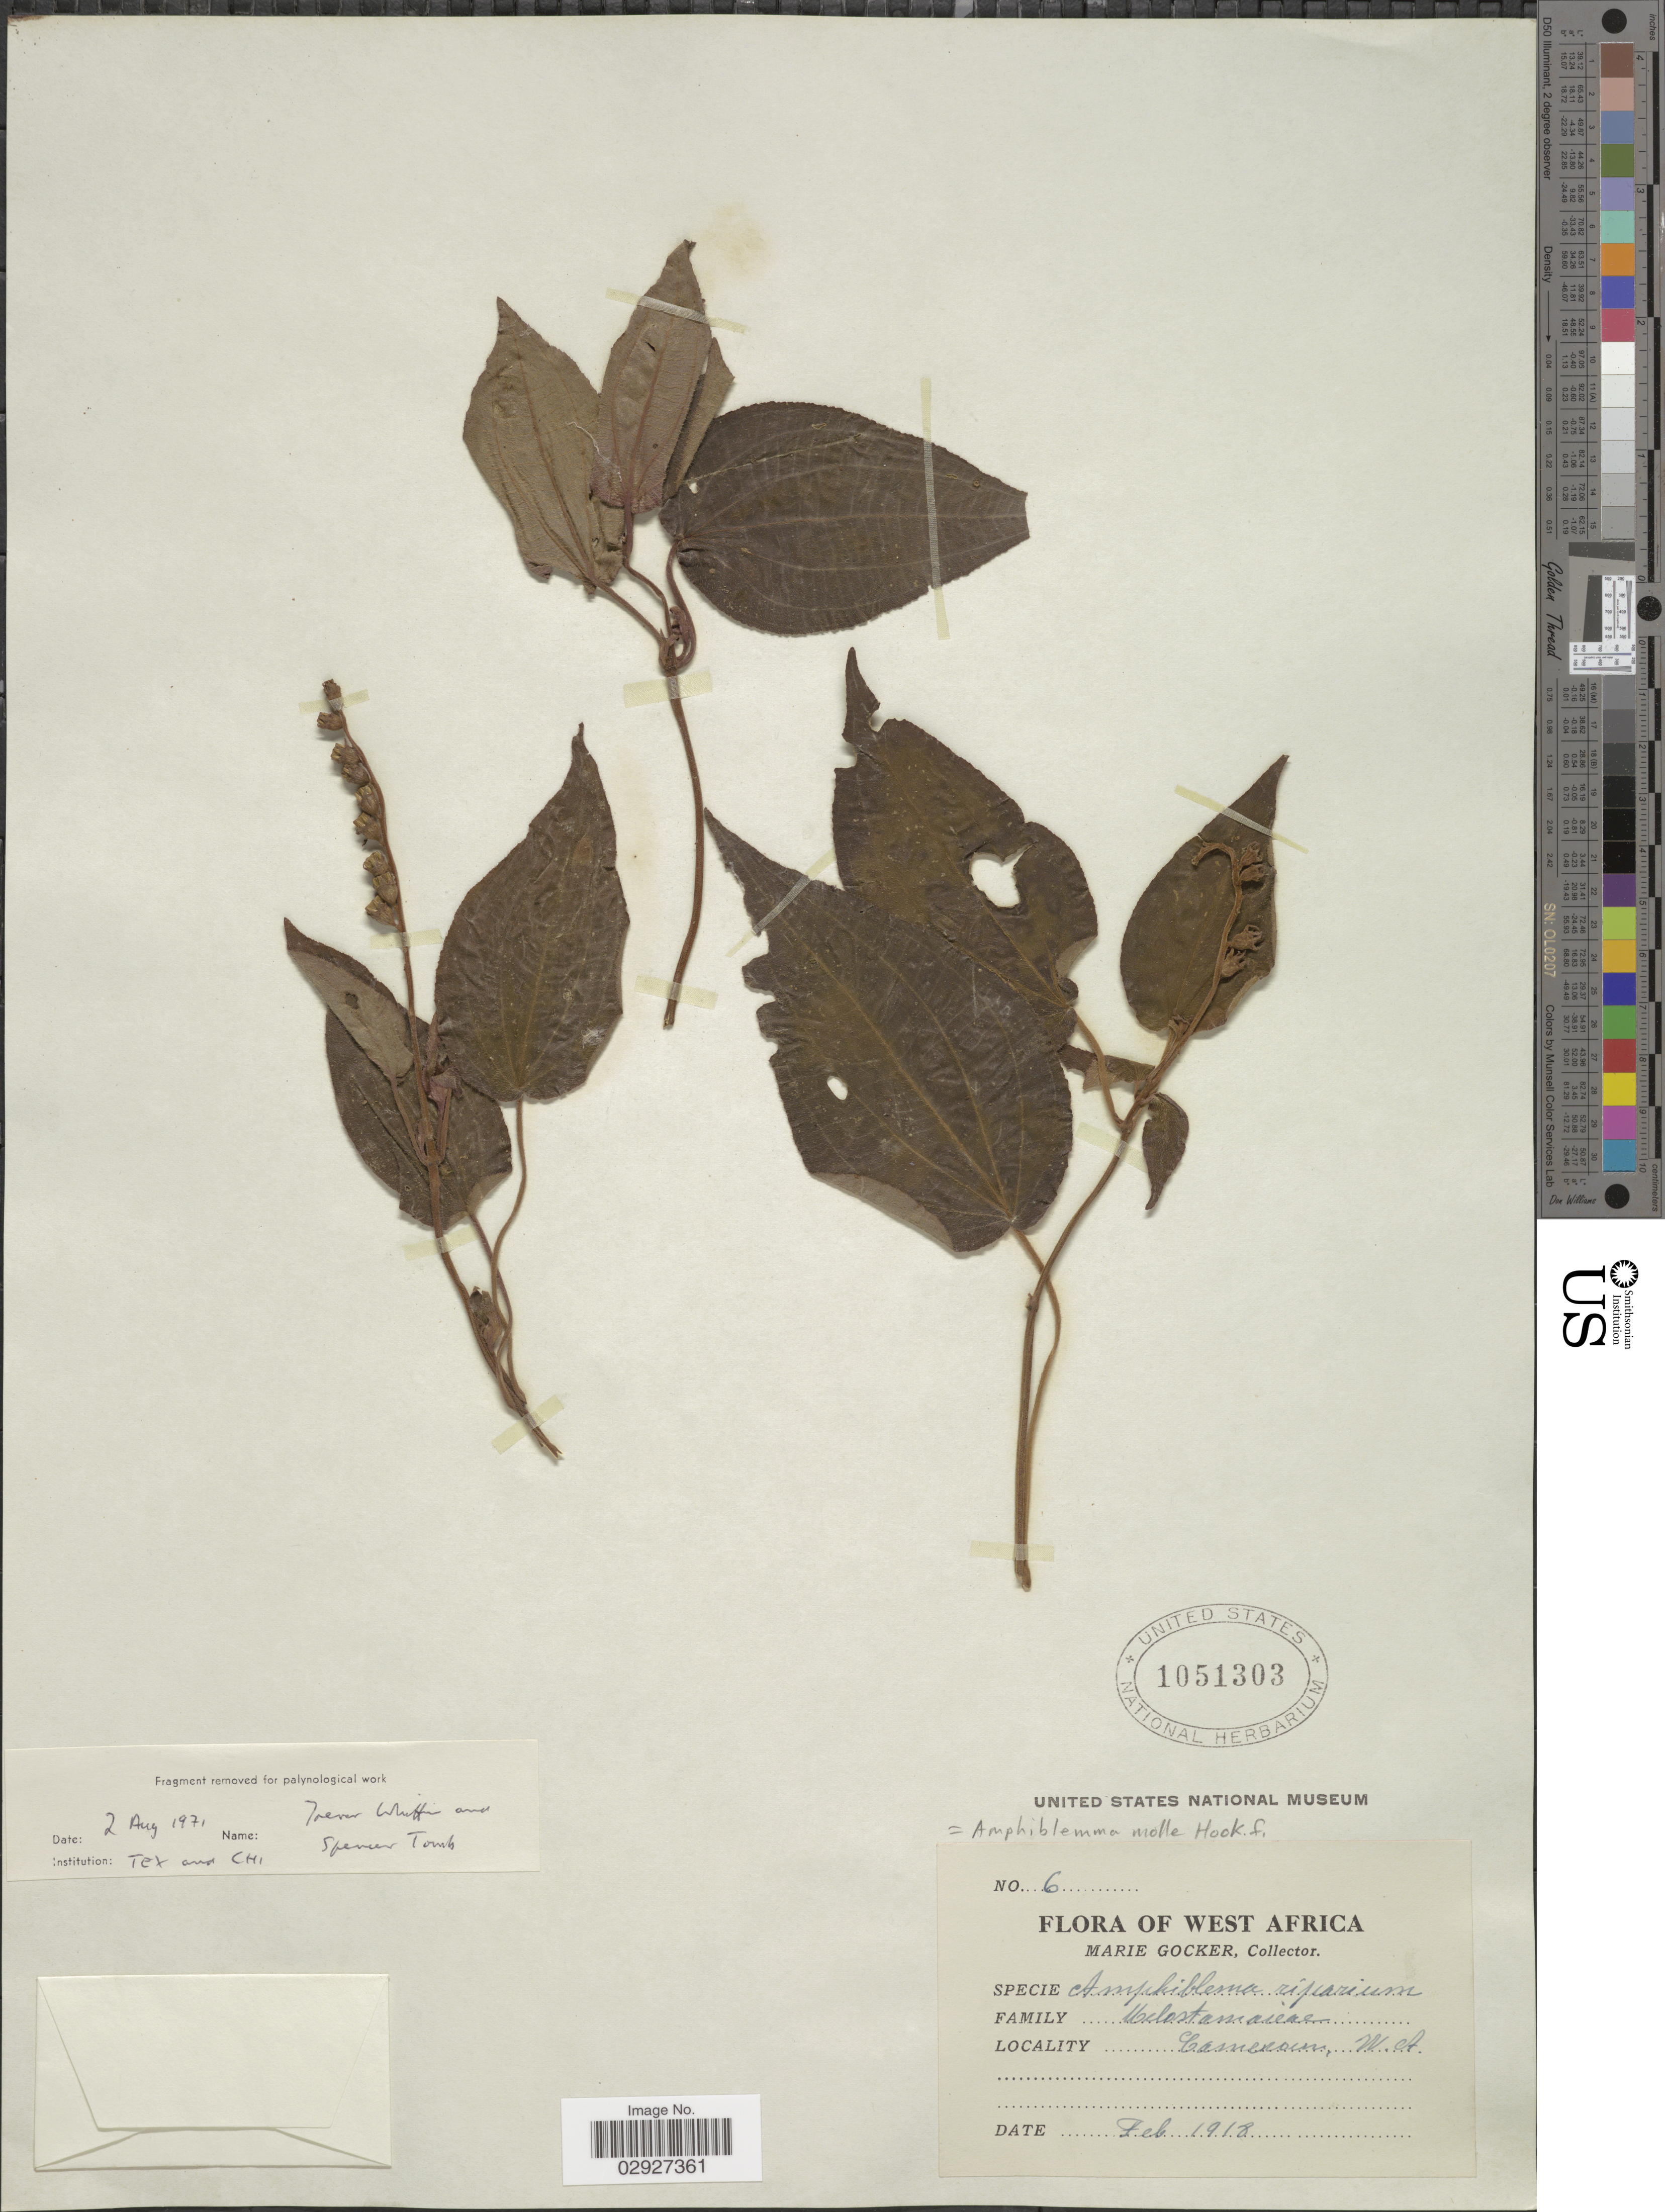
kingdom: Plantae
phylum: Tracheophyta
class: Magnoliopsida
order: Myrtales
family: Melastomataceae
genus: Amphiblemma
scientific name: Amphiblemma molle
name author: Hook. f.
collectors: M. Gocker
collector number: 6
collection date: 1918-02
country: Cameroon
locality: Cameroun, W. A., West Africa.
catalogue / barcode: US 1051303